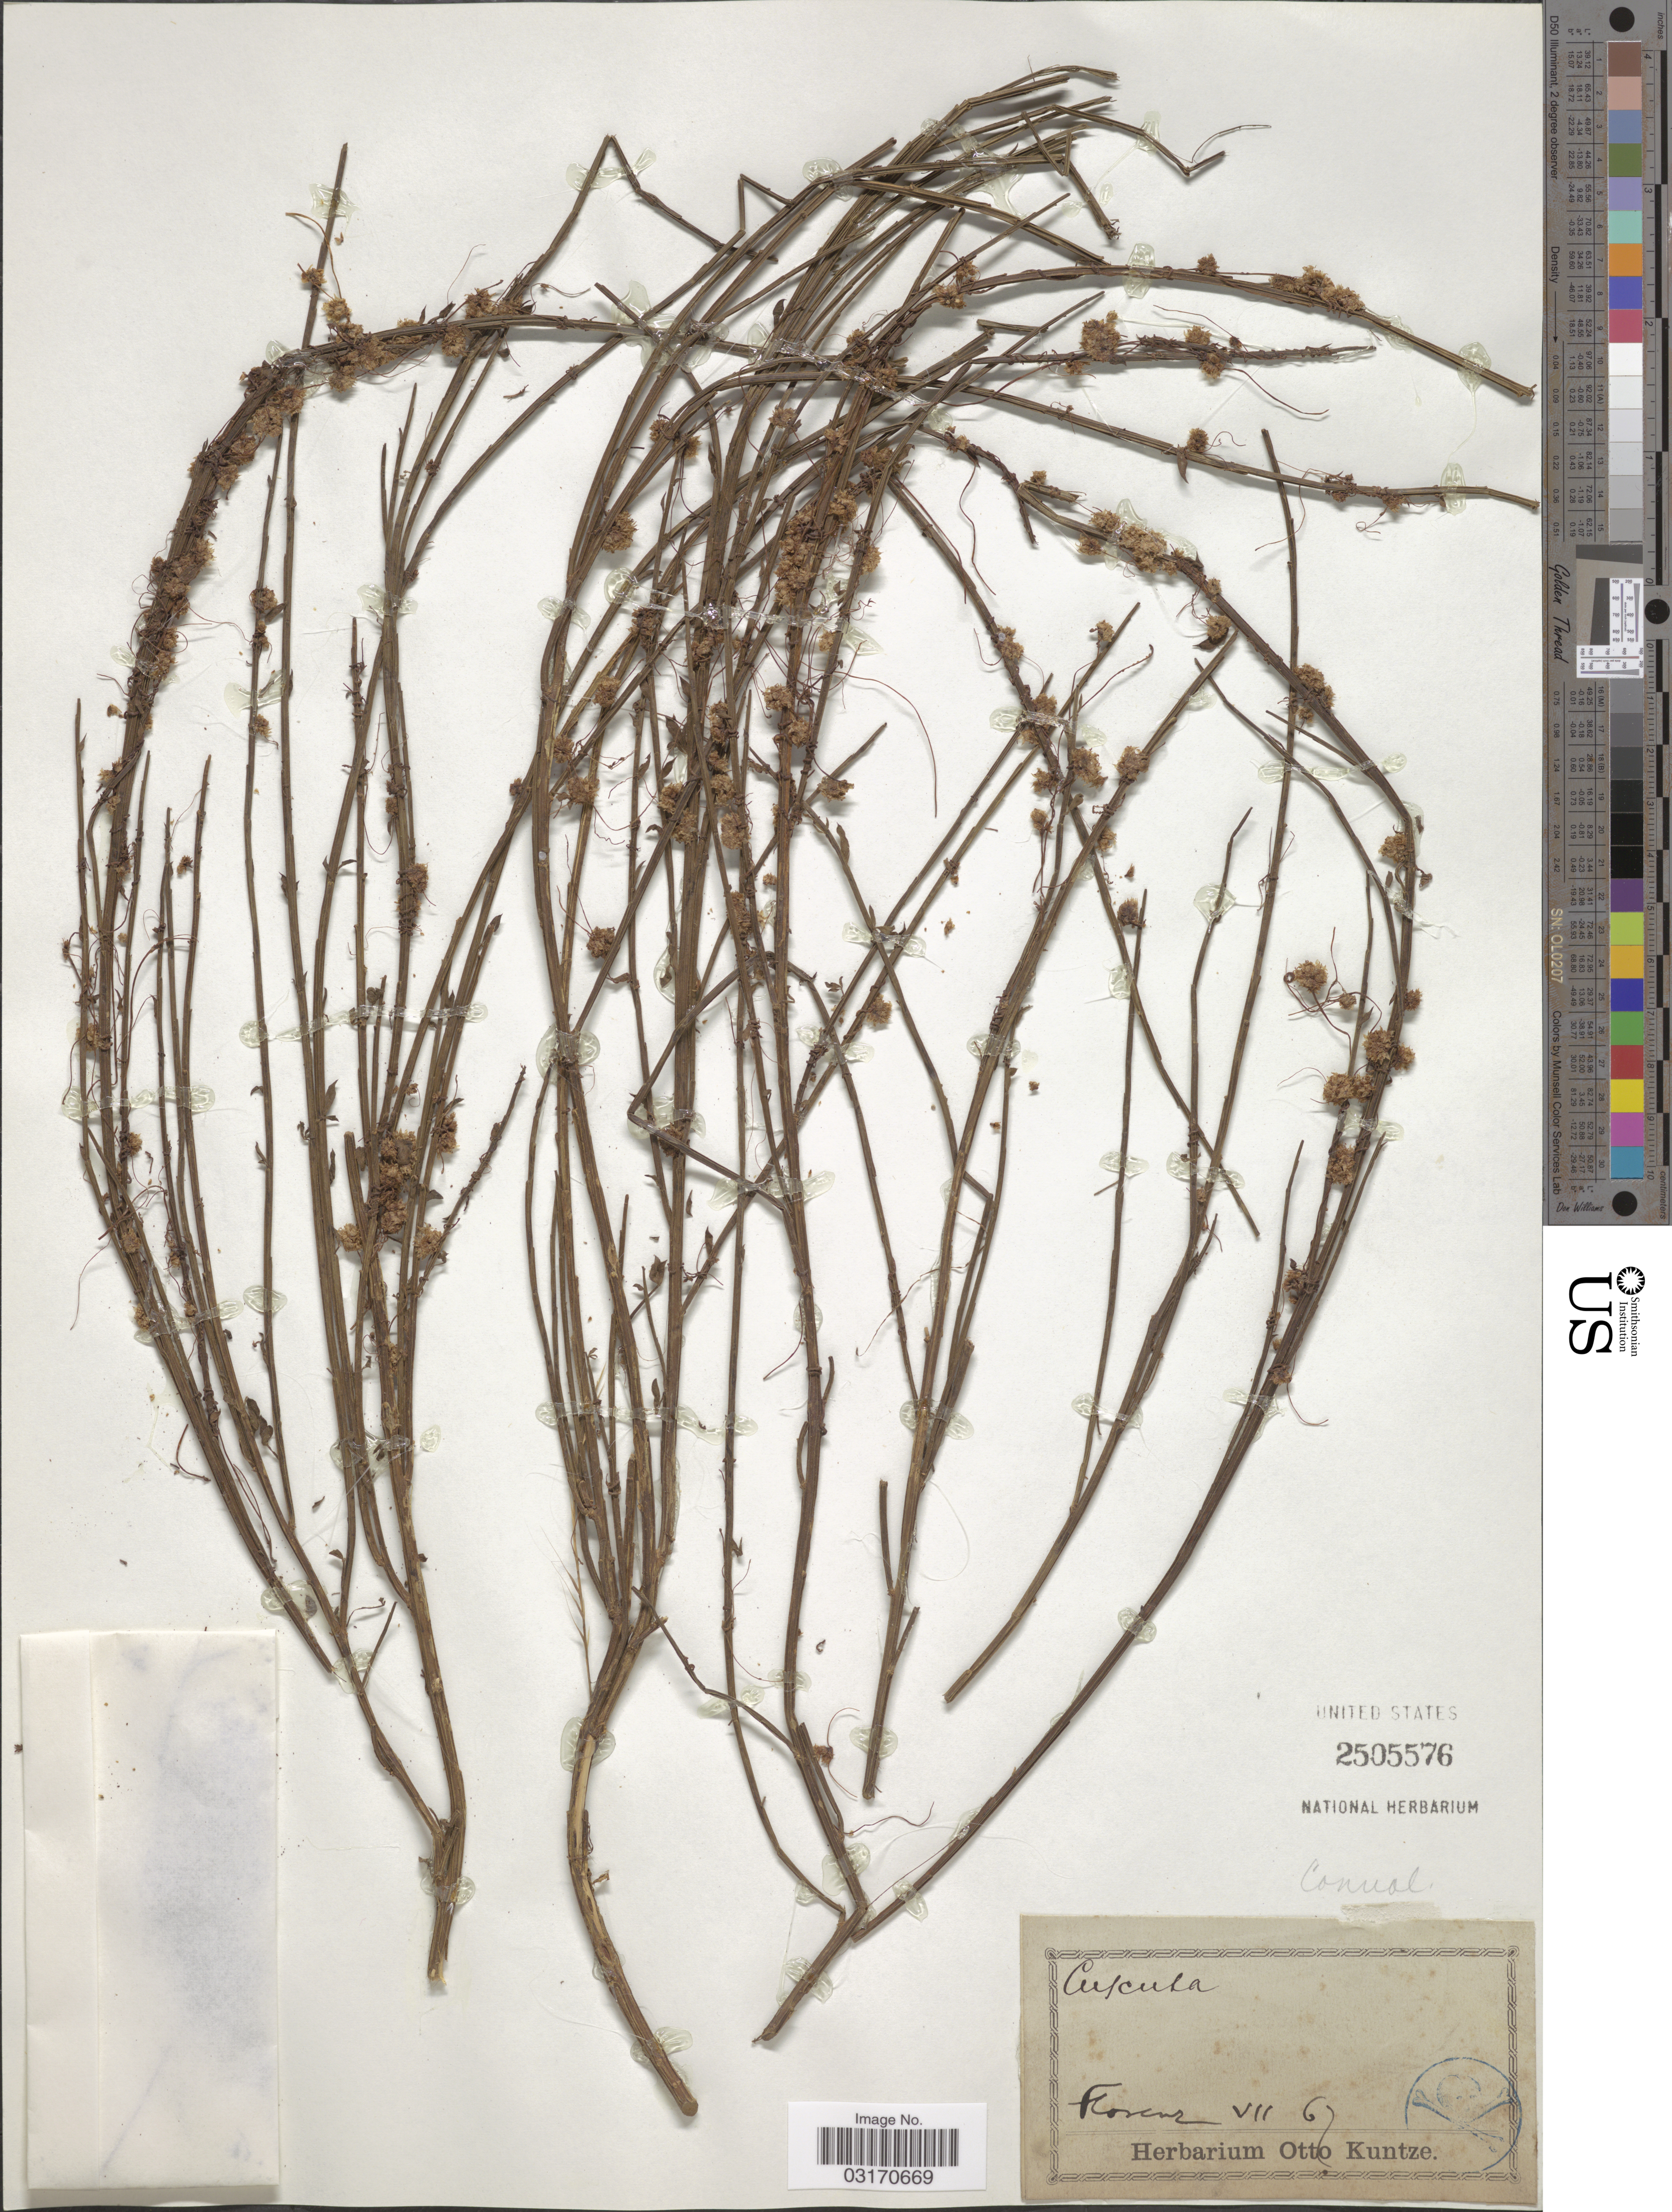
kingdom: Plantae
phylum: Tracheophyta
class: Magnoliopsida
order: Solanales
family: Convolvulaceae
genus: Cuscuta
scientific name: Cuscuta sp.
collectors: ex herb. Otto Kuntze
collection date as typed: Transcribed d/m/y: /7/67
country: Italy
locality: Florenz.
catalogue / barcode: US 2505576